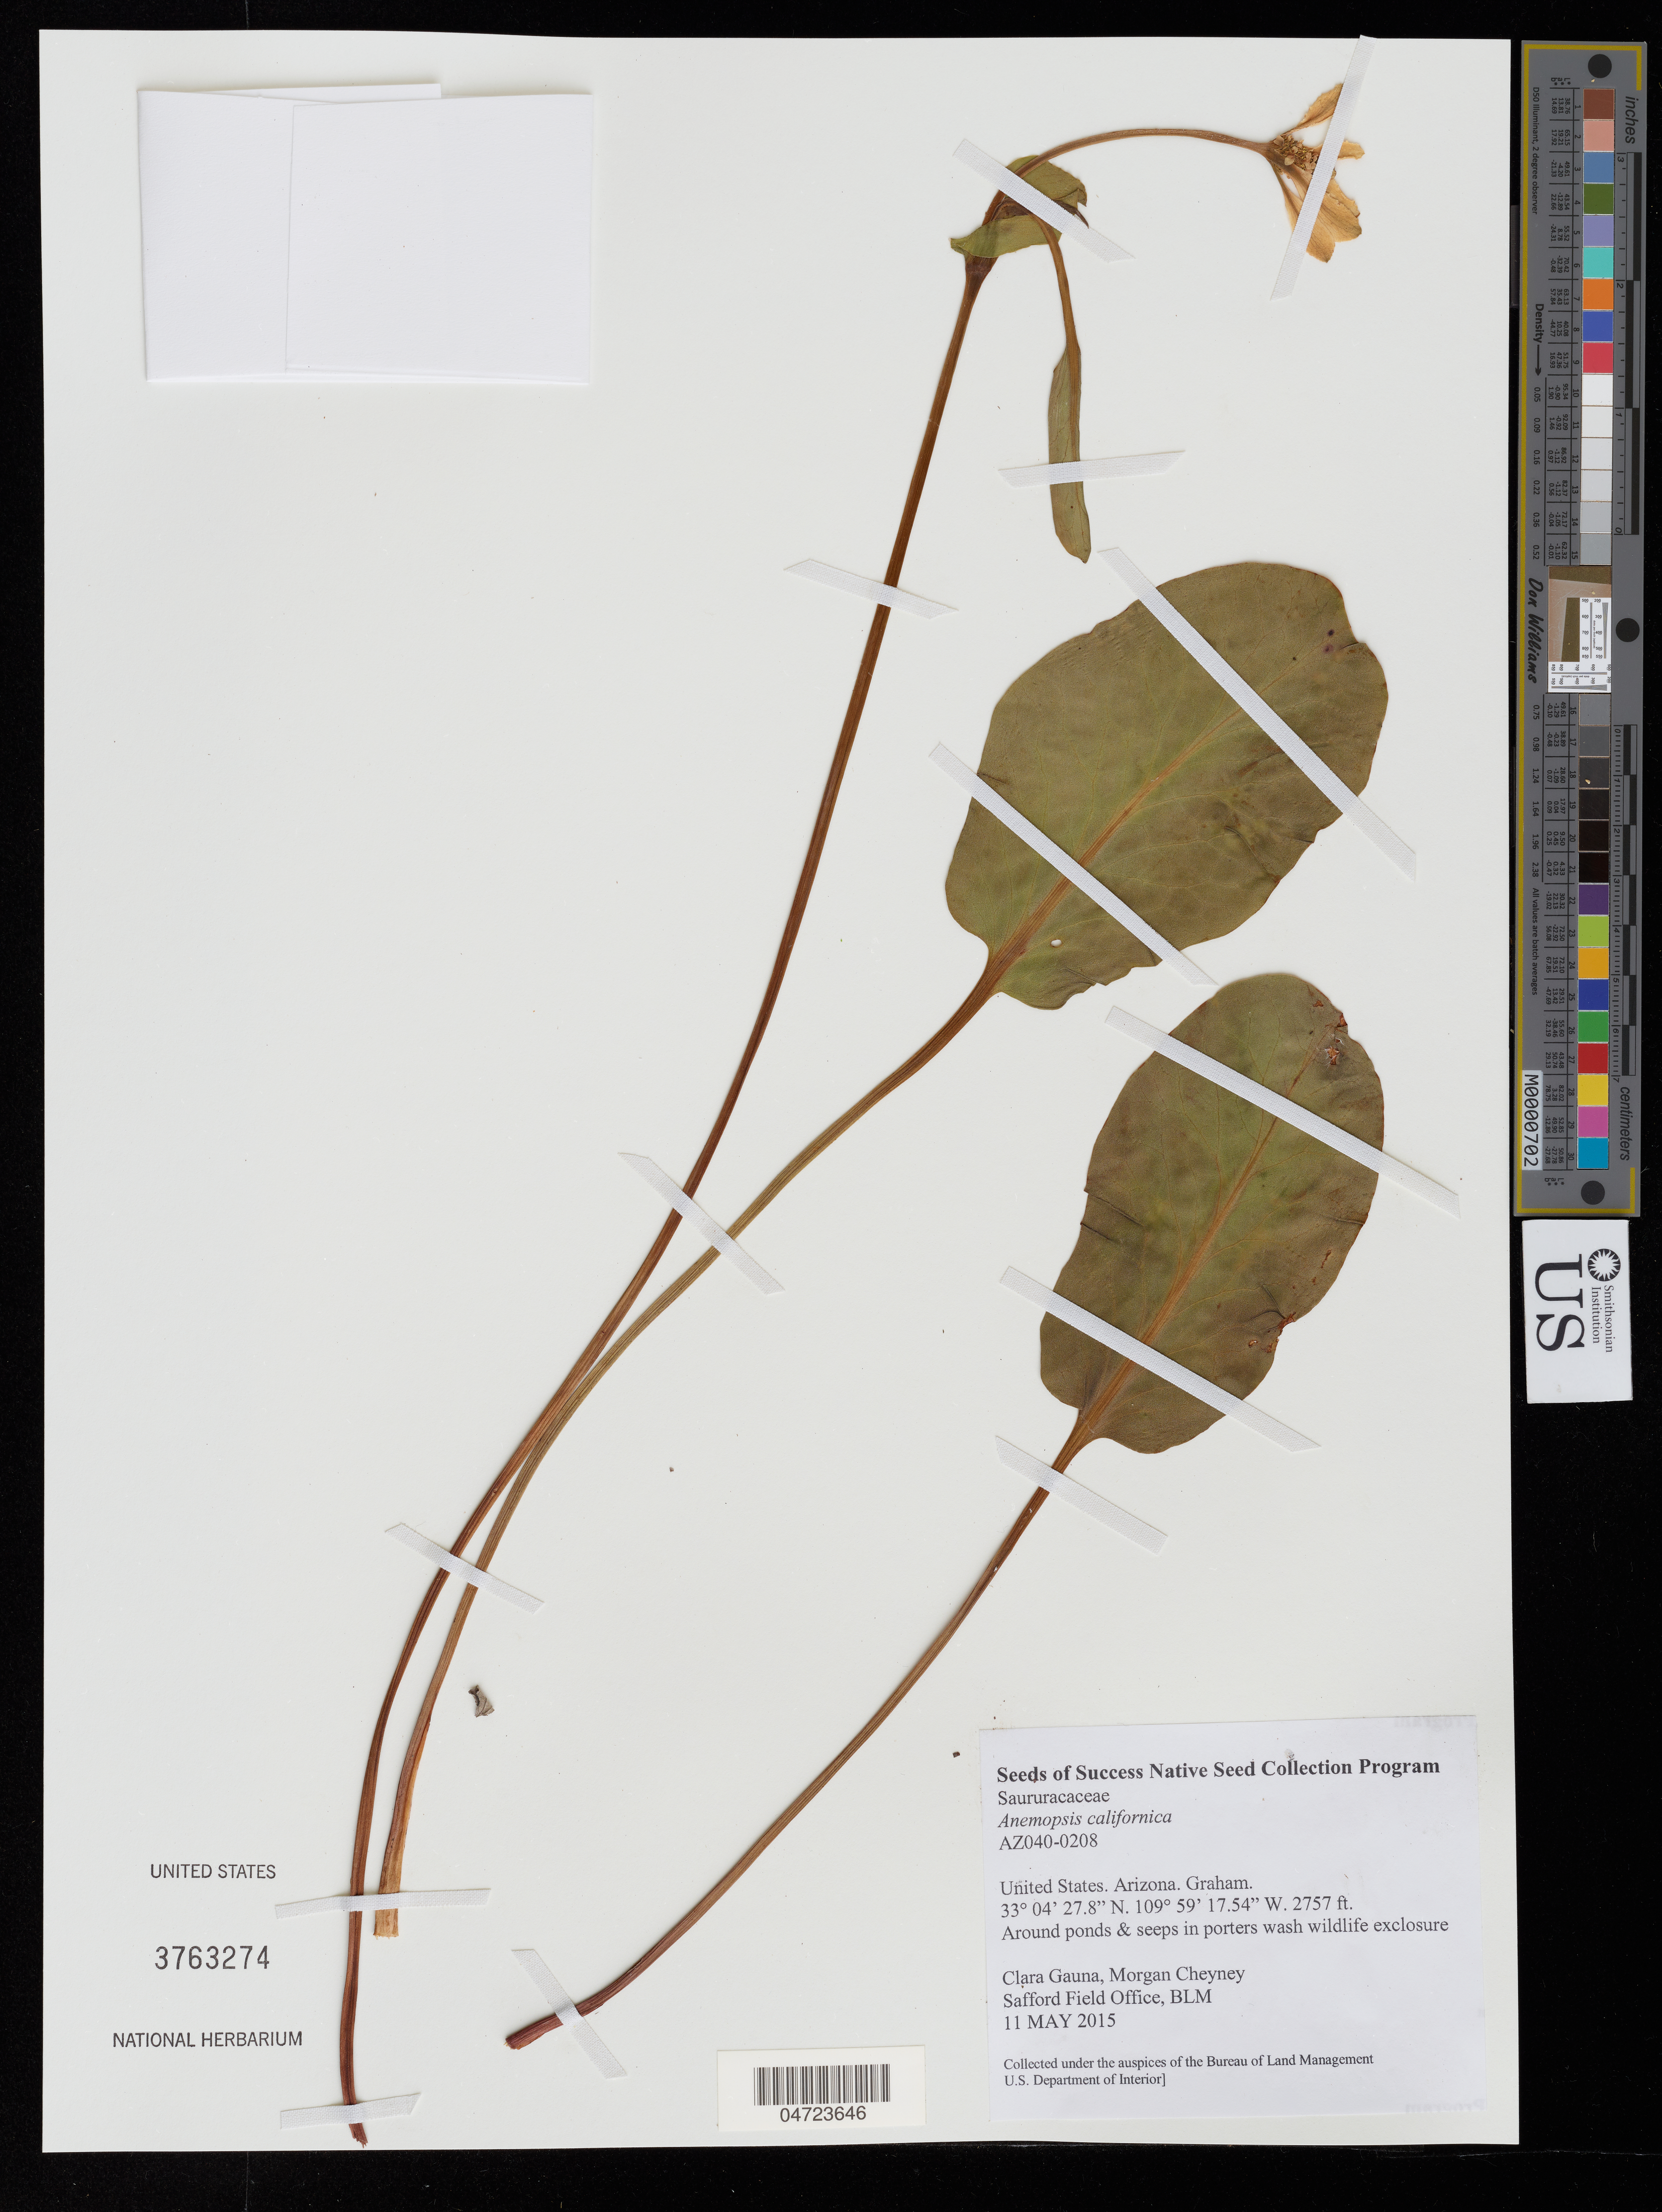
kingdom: Plantae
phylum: Tracheophyta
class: Magnoliopsida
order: Piperales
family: Saururaceae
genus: Anemopsis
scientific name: Anemopsis californica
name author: (Nutt.) Hook. & Arn.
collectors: C. Gauna & M. Cheyney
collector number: AZ040-0208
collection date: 2015-05-11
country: United States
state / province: Arizona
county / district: Graham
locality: Graham.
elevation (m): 840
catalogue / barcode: US 3763274